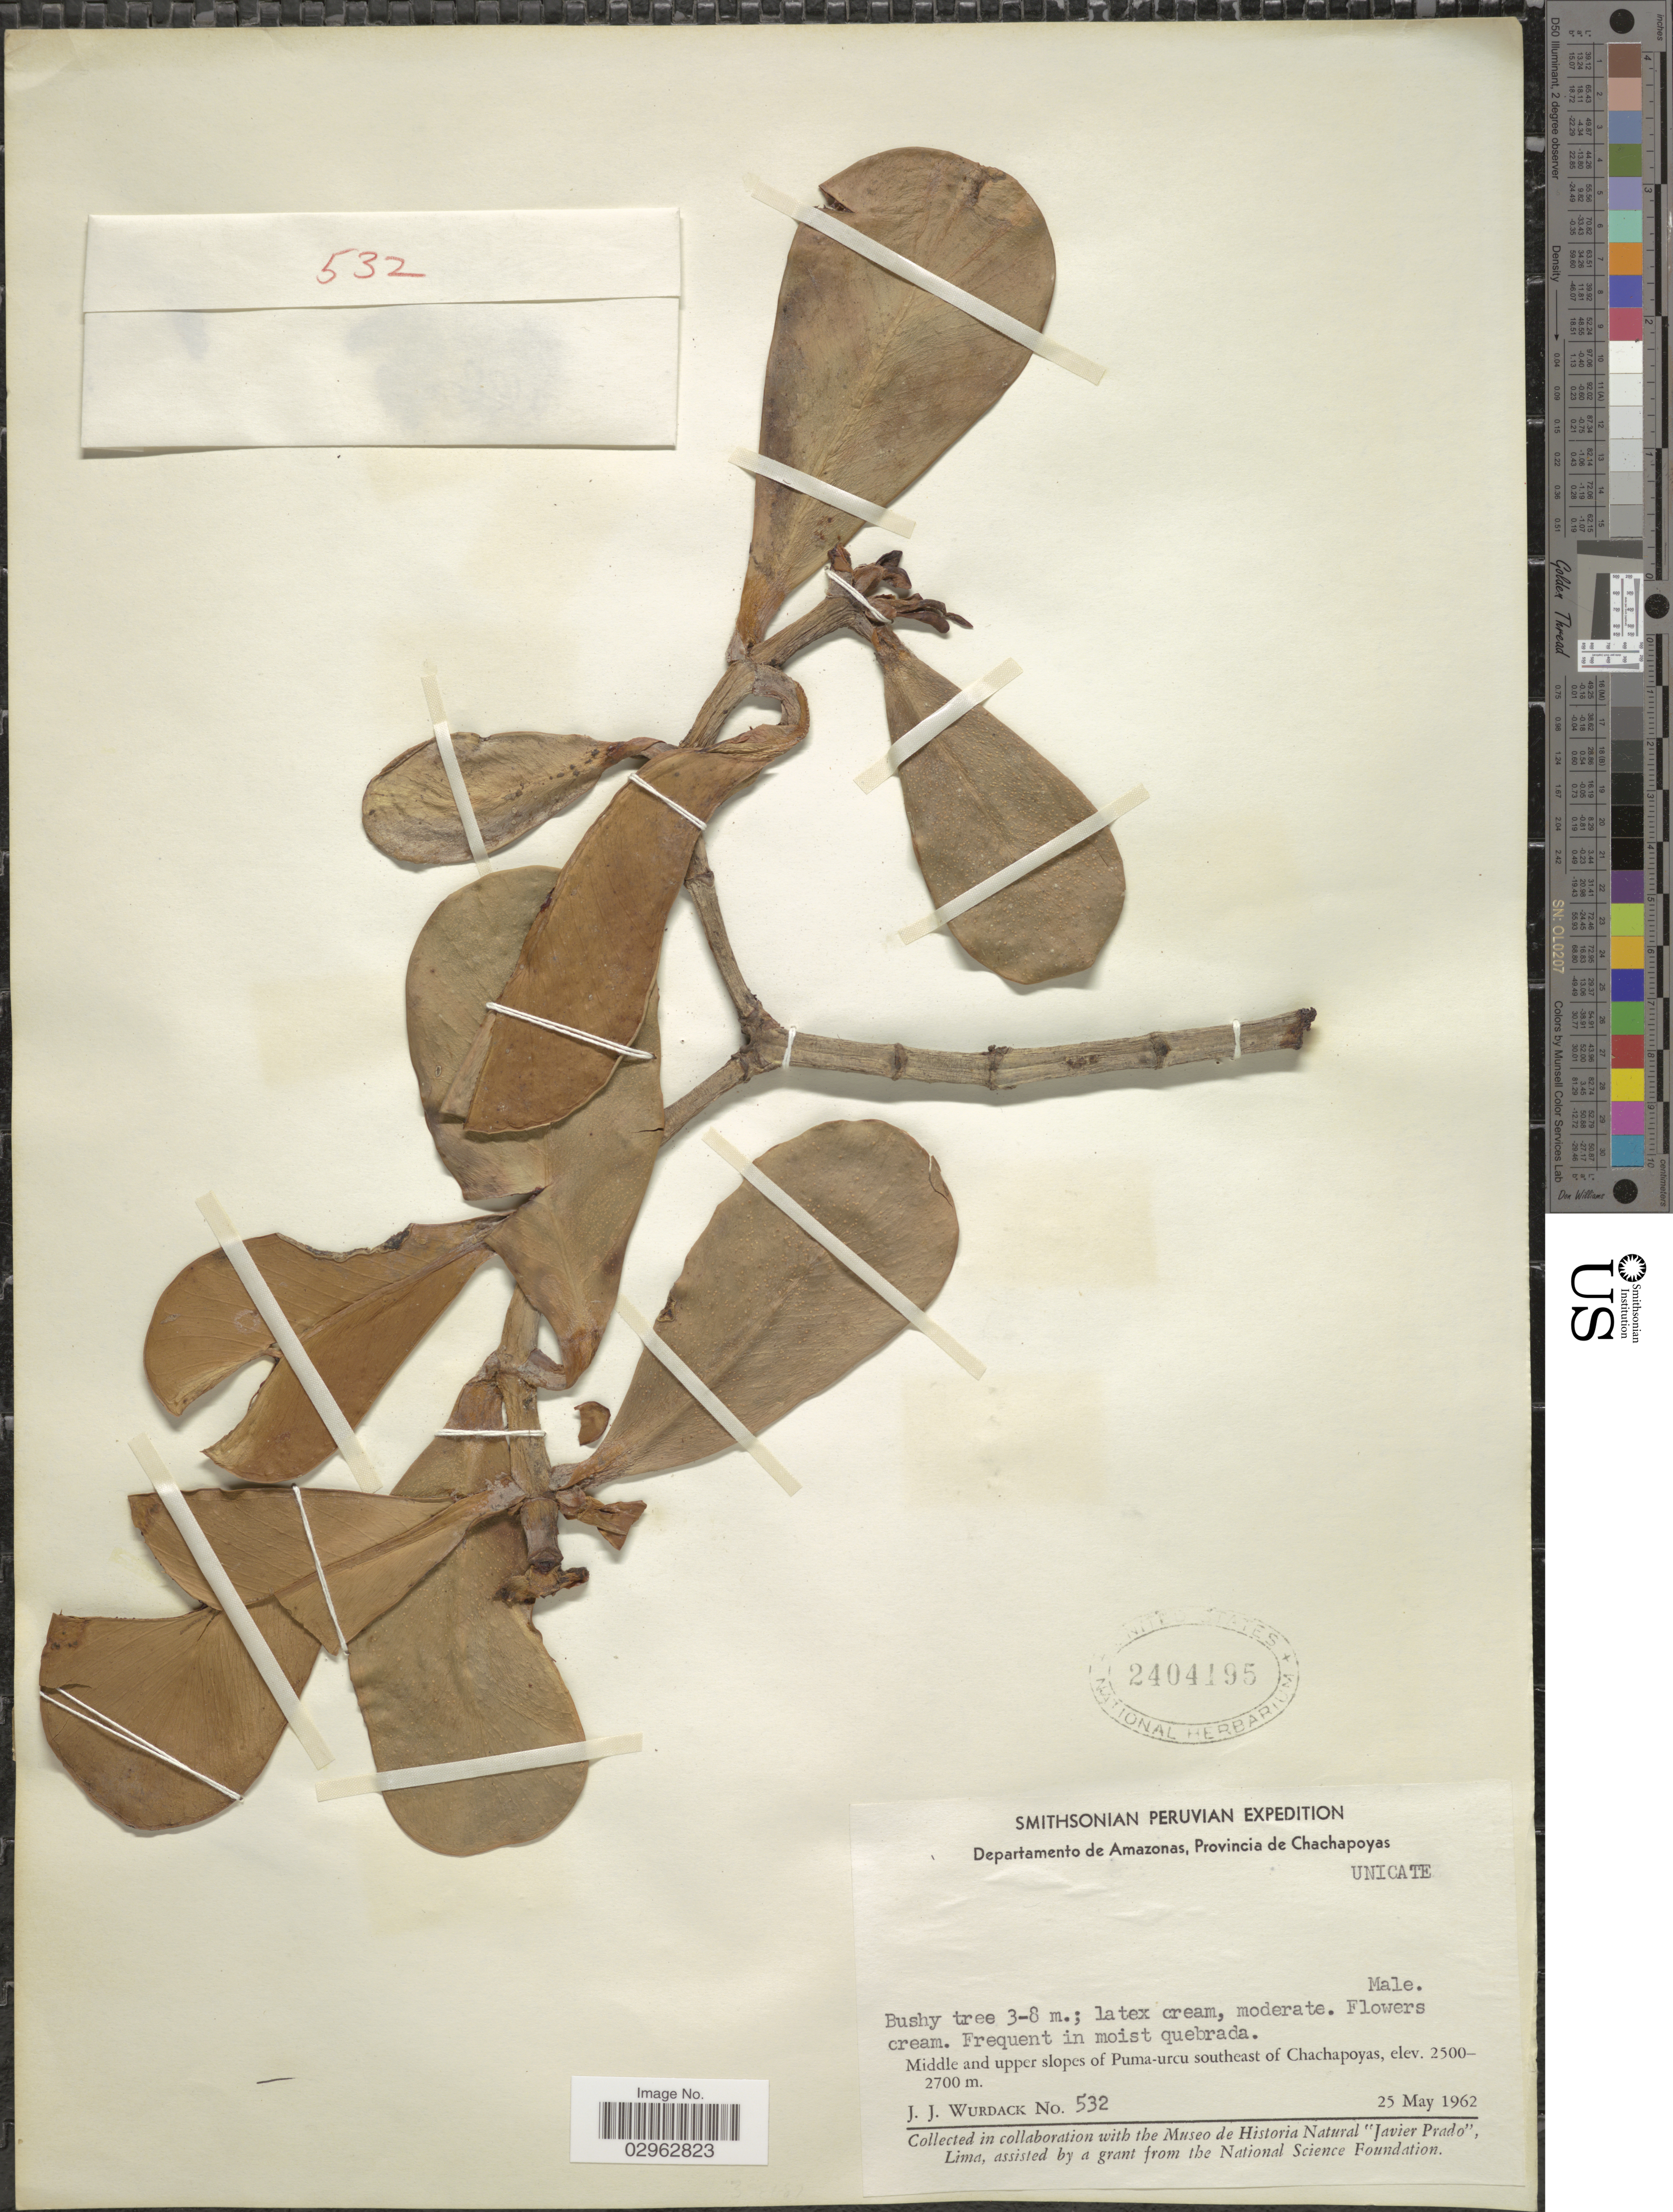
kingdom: Plantae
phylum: Tracheophyta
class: Magnoliopsida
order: Malpighiales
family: Clusiaceae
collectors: J. J. Wurdack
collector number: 532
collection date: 1962-05-25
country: Peru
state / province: Amazonas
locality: Departamento de Amazonas, Provincia de Chachapoyas. Middle and upper slopes of Puma-urcu southeast of Chachapoyas.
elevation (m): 2500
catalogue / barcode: US 2404195